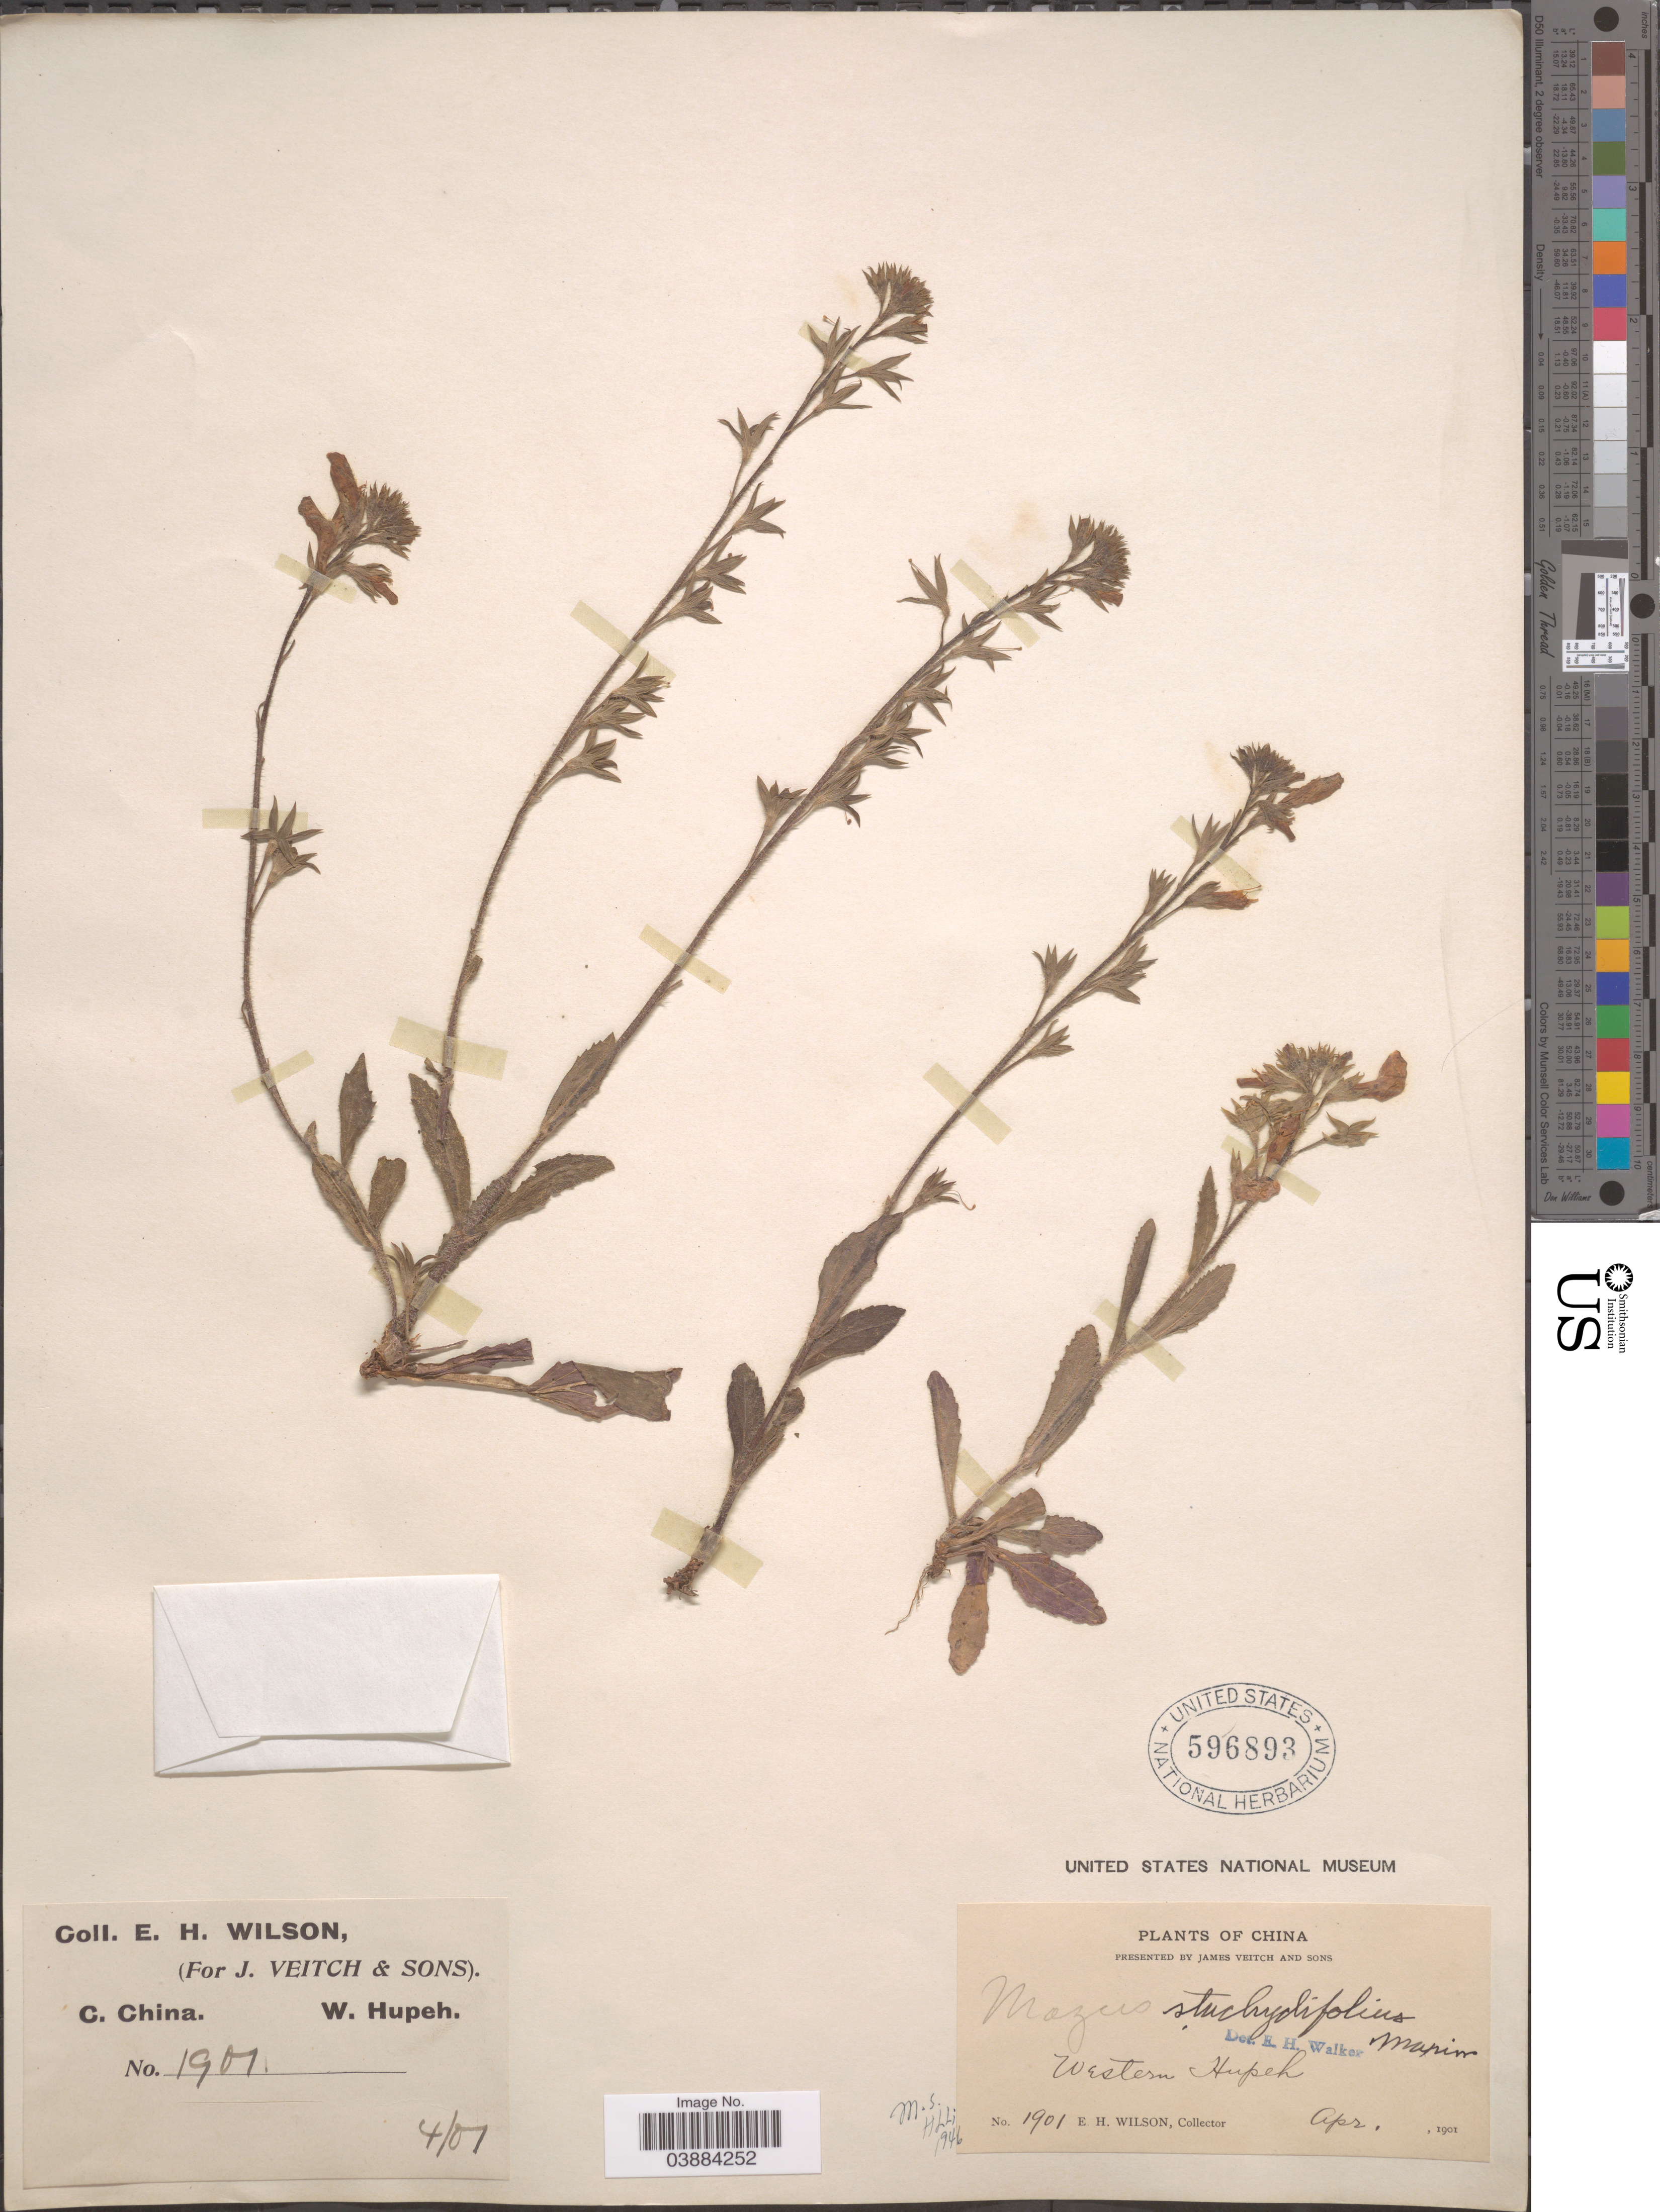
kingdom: Plantae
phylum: Tracheophyta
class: Magnoliopsida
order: Lamiales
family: Mazaceae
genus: Mazus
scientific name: Mazus stachydifolius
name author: (Turcz.) Maxim.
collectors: E. Wilson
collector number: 1901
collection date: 1901-04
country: China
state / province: Hubei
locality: C. China. Western Hupeh.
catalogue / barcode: US 596893